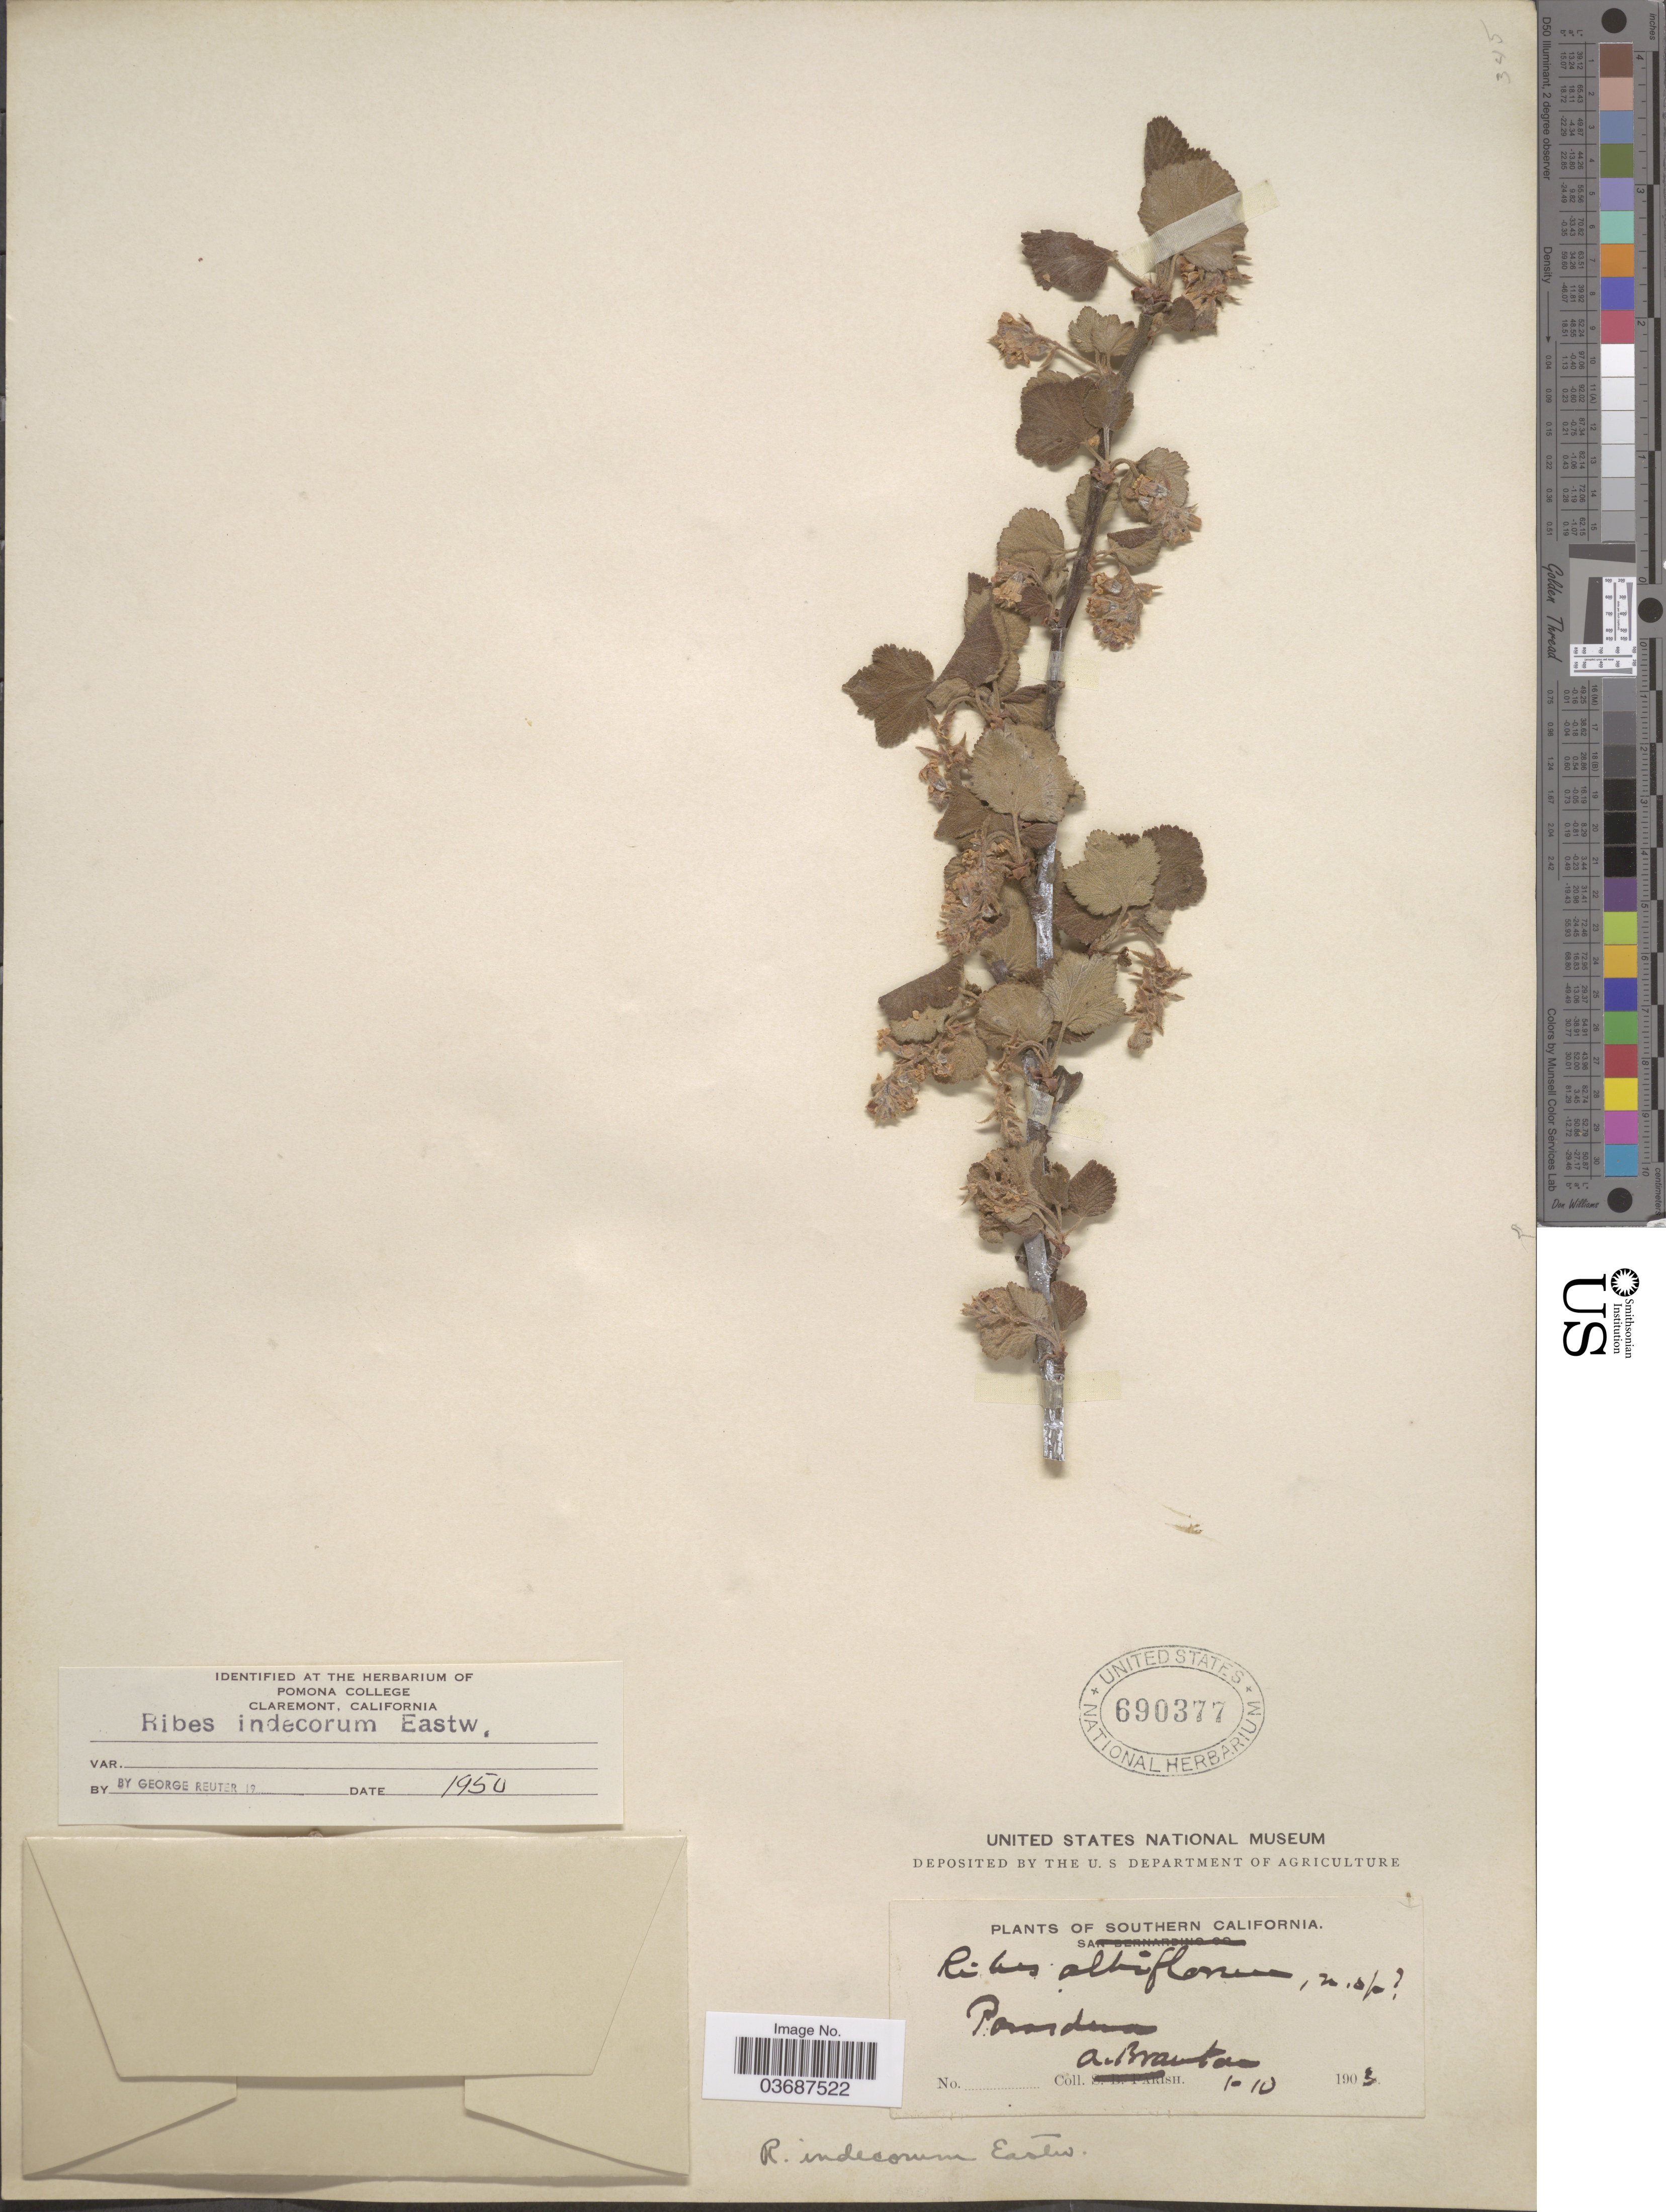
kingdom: Plantae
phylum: Tracheophyta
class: Magnoliopsida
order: Saxifragales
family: Grossulariaceae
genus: Ribes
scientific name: Ribes indecorum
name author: Eastw.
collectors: Braunton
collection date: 1903-01-10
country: United States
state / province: California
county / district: Los Angeles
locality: Southern California. Pasadena.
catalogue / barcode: US 690377